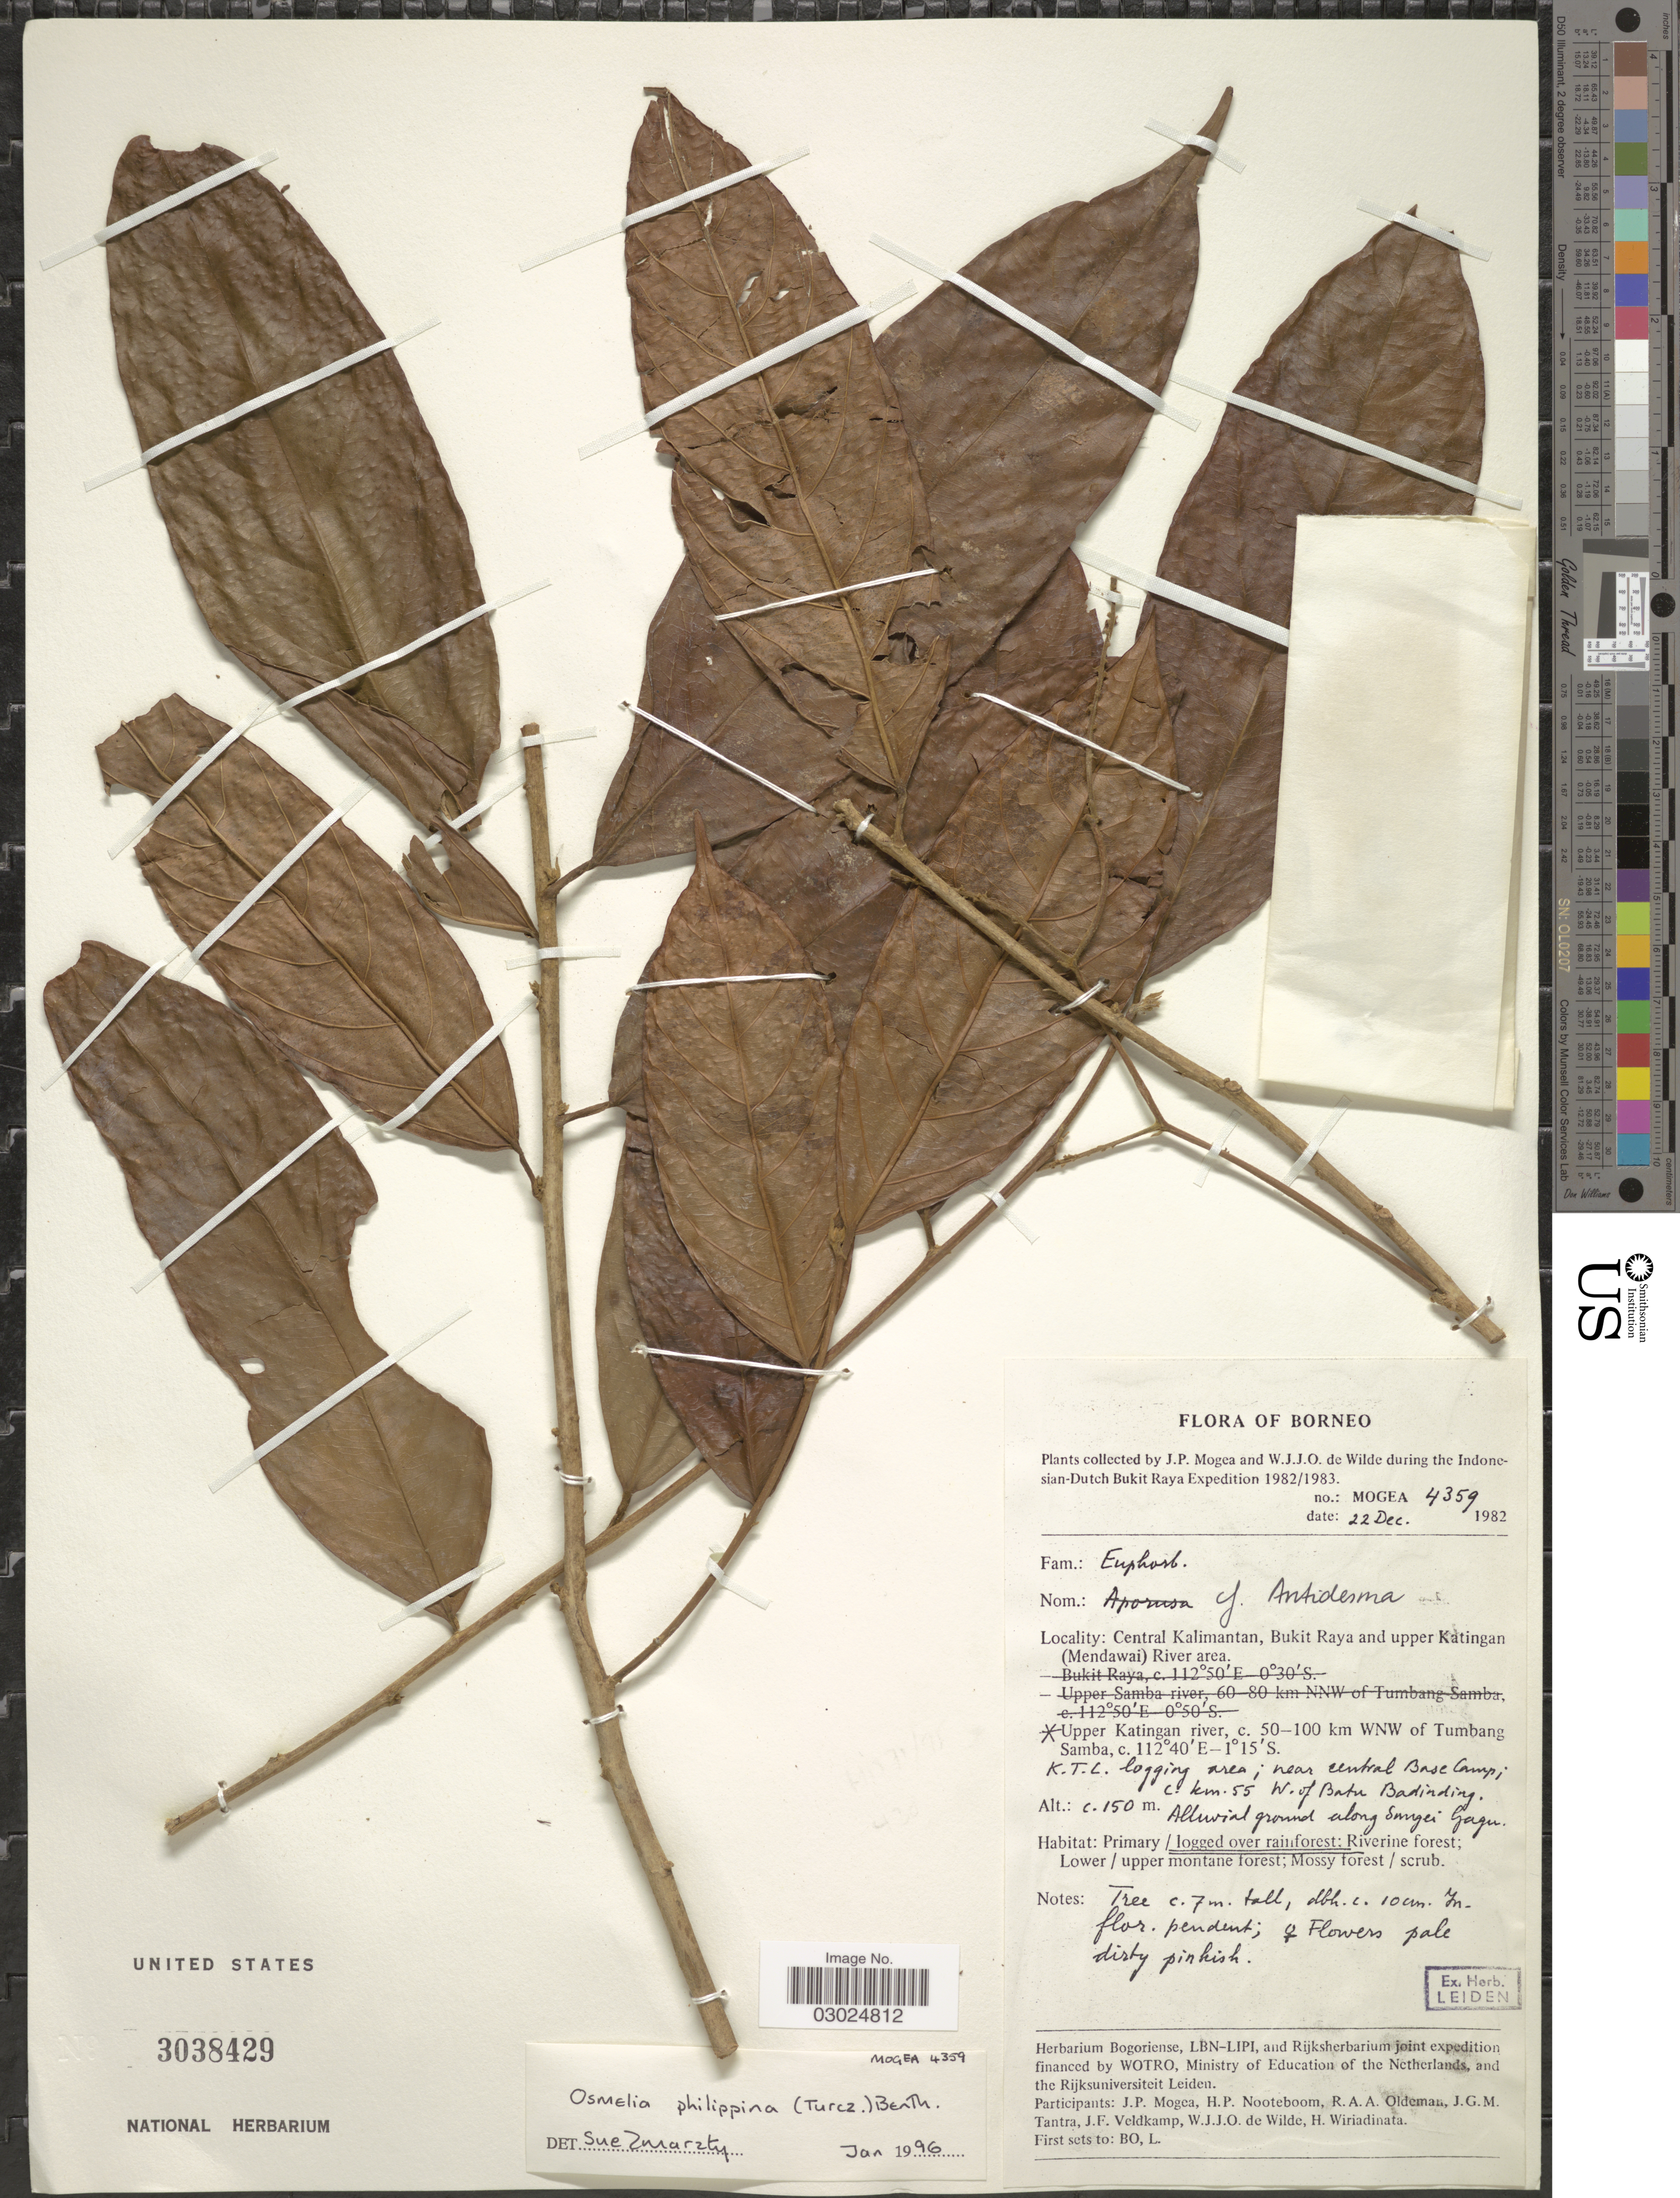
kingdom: Plantae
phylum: Tracheophyta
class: Magnoliopsida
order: Malpighiales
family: Salicaceae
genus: Osmelia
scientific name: Osmelia philippina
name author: (Turcz.) Benth.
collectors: J. Mogea & W. J. de Wilde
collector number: MOGEA4359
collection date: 1982-12-22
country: Indonesia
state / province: Kalimantan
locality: Borneo, Central Kalimantan, Bukit Raya and upper Katingan (Mendawai) River area. Upper Katingan river, c. 50-100 km WNW of Tumbang Samba, K.T.C. logging area; near central Base Camp; c. km. 55, W. of Batu Badinding, Alluvial ground along Sungei Gagu.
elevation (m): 150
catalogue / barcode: US 3038429